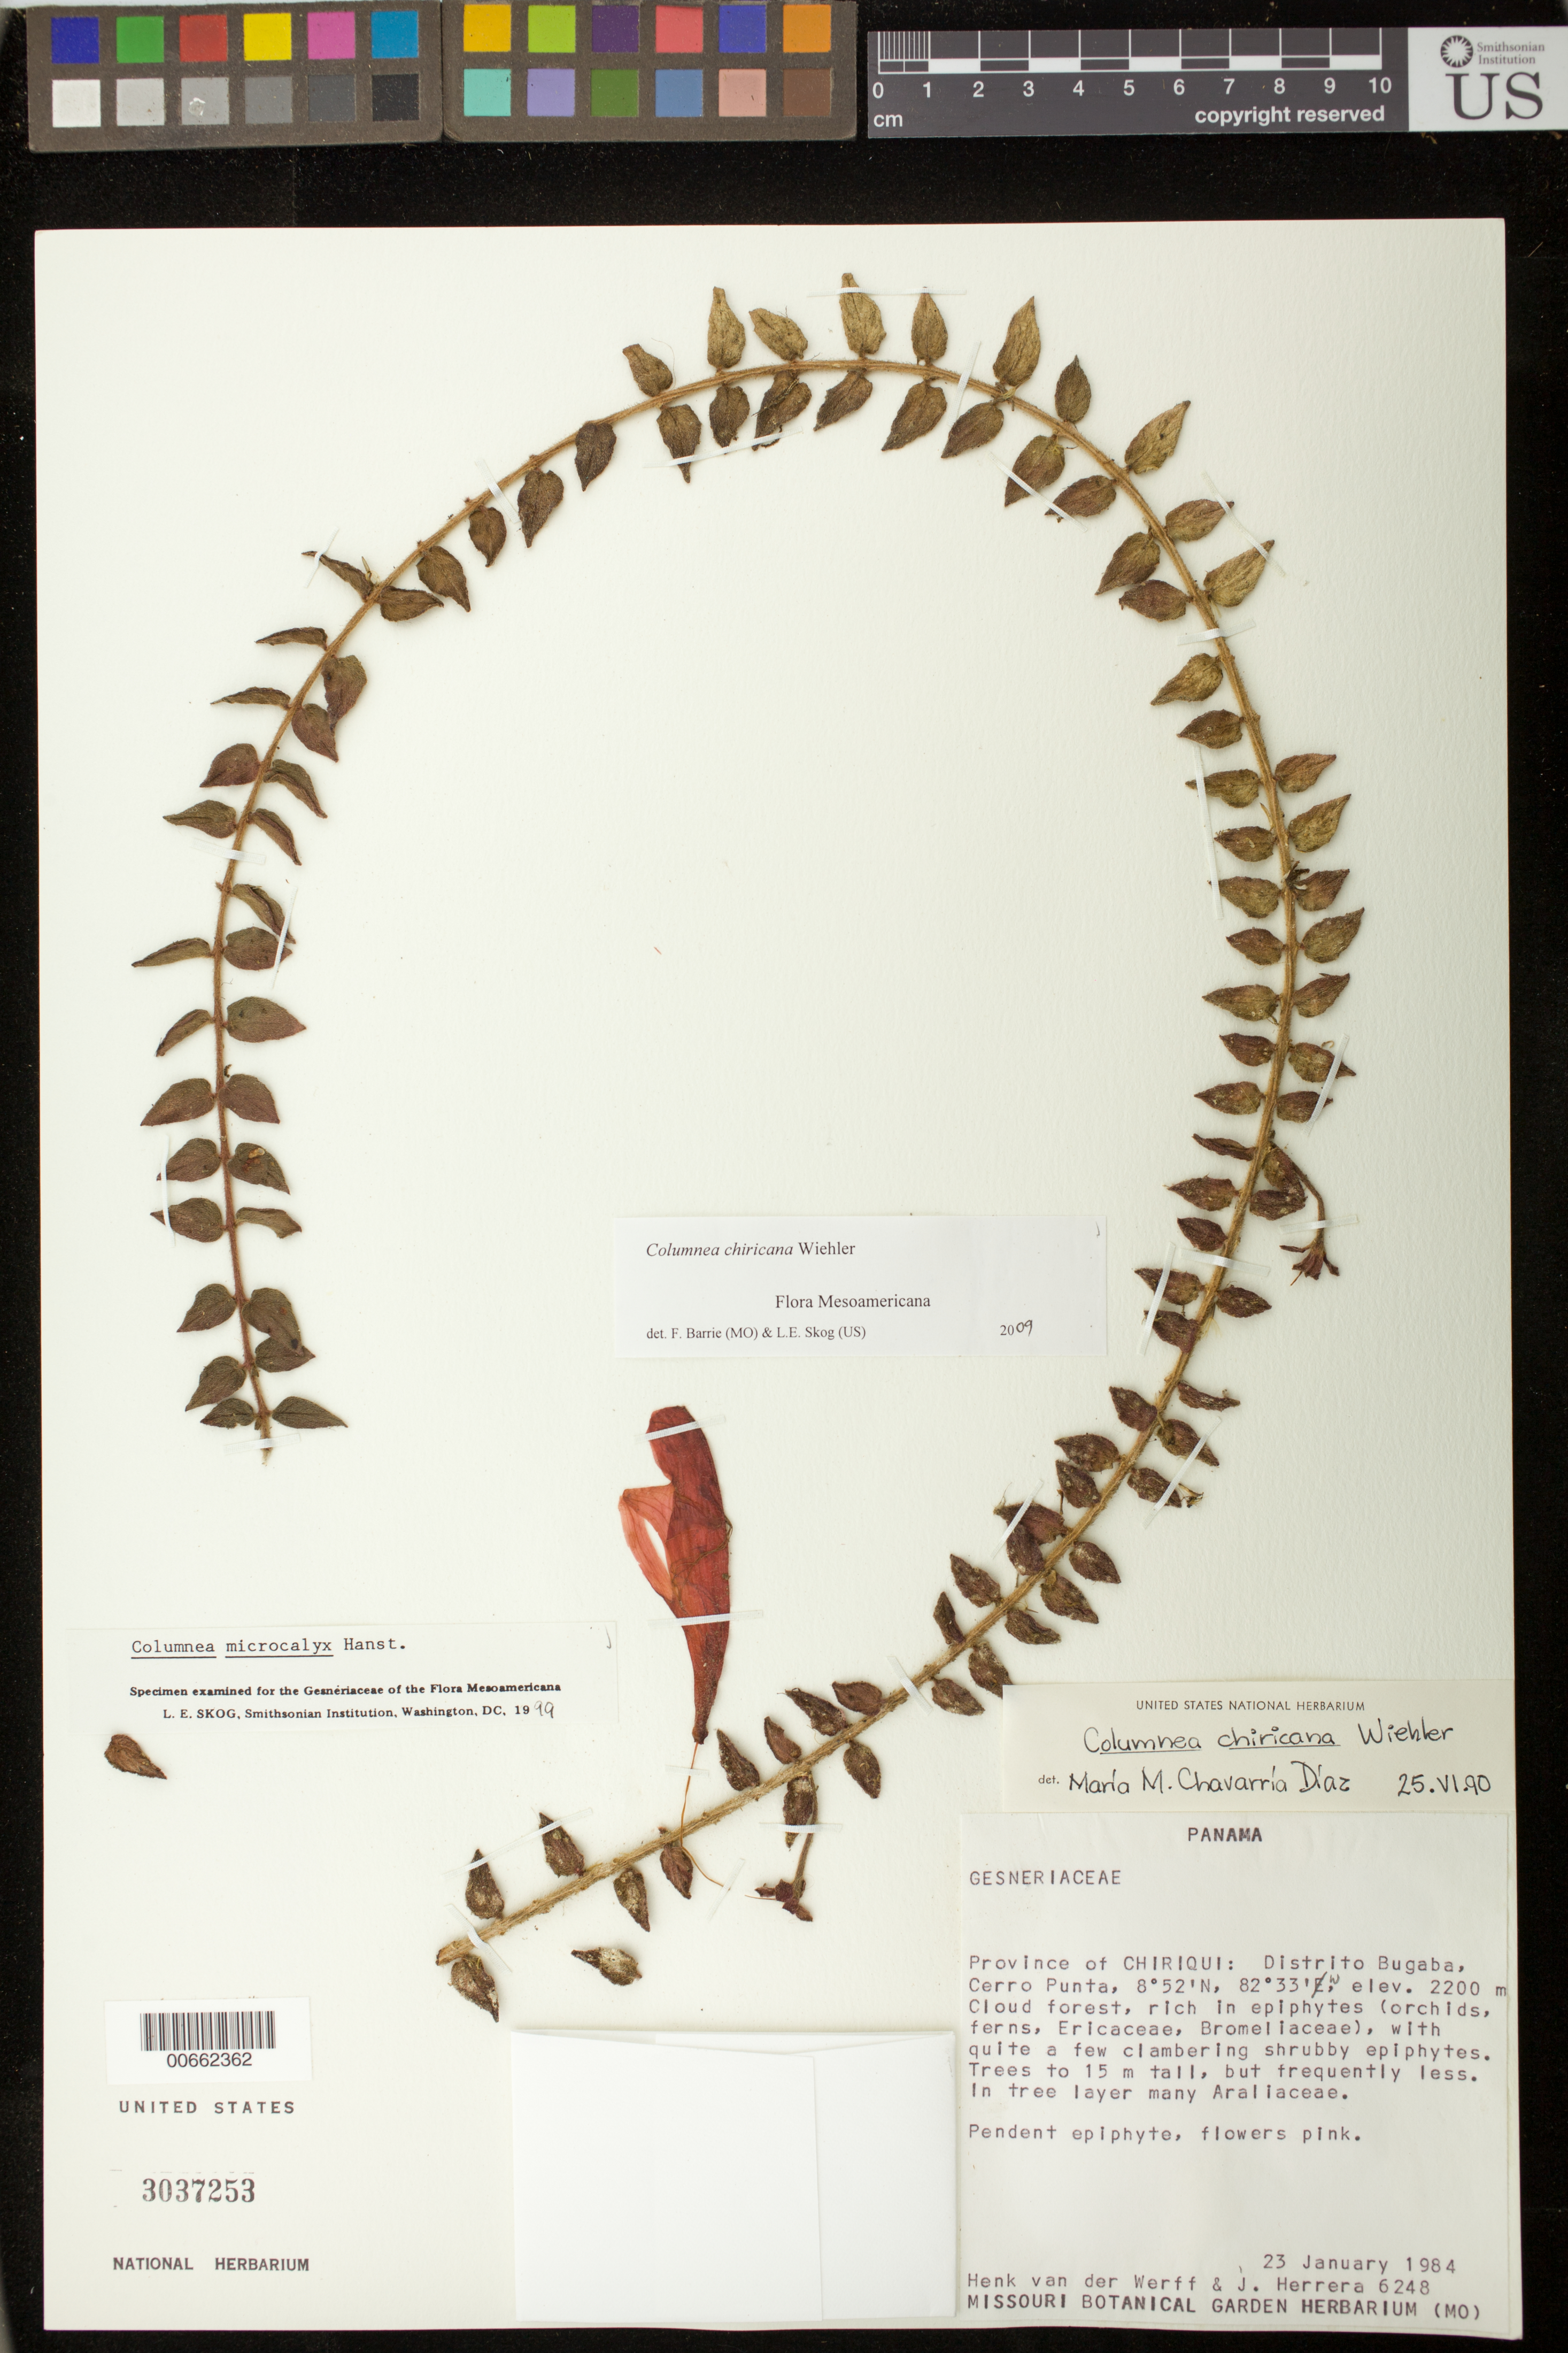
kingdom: Plantae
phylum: Tracheophyta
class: Magnoliopsida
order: Lamiales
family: Gesneriaceae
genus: Columnea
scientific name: Columnea chiricana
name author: Wiehler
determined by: Barrie, F. R.; Skog, Laurence E.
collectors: H. van der Werff & J. Herrera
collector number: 6248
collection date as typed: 23 Jan 1984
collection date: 1984-01-23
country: Panama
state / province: Chiriquí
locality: Distrito Bugaba, Cerro Punta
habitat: Cloud forest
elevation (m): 2200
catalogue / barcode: US 3037253